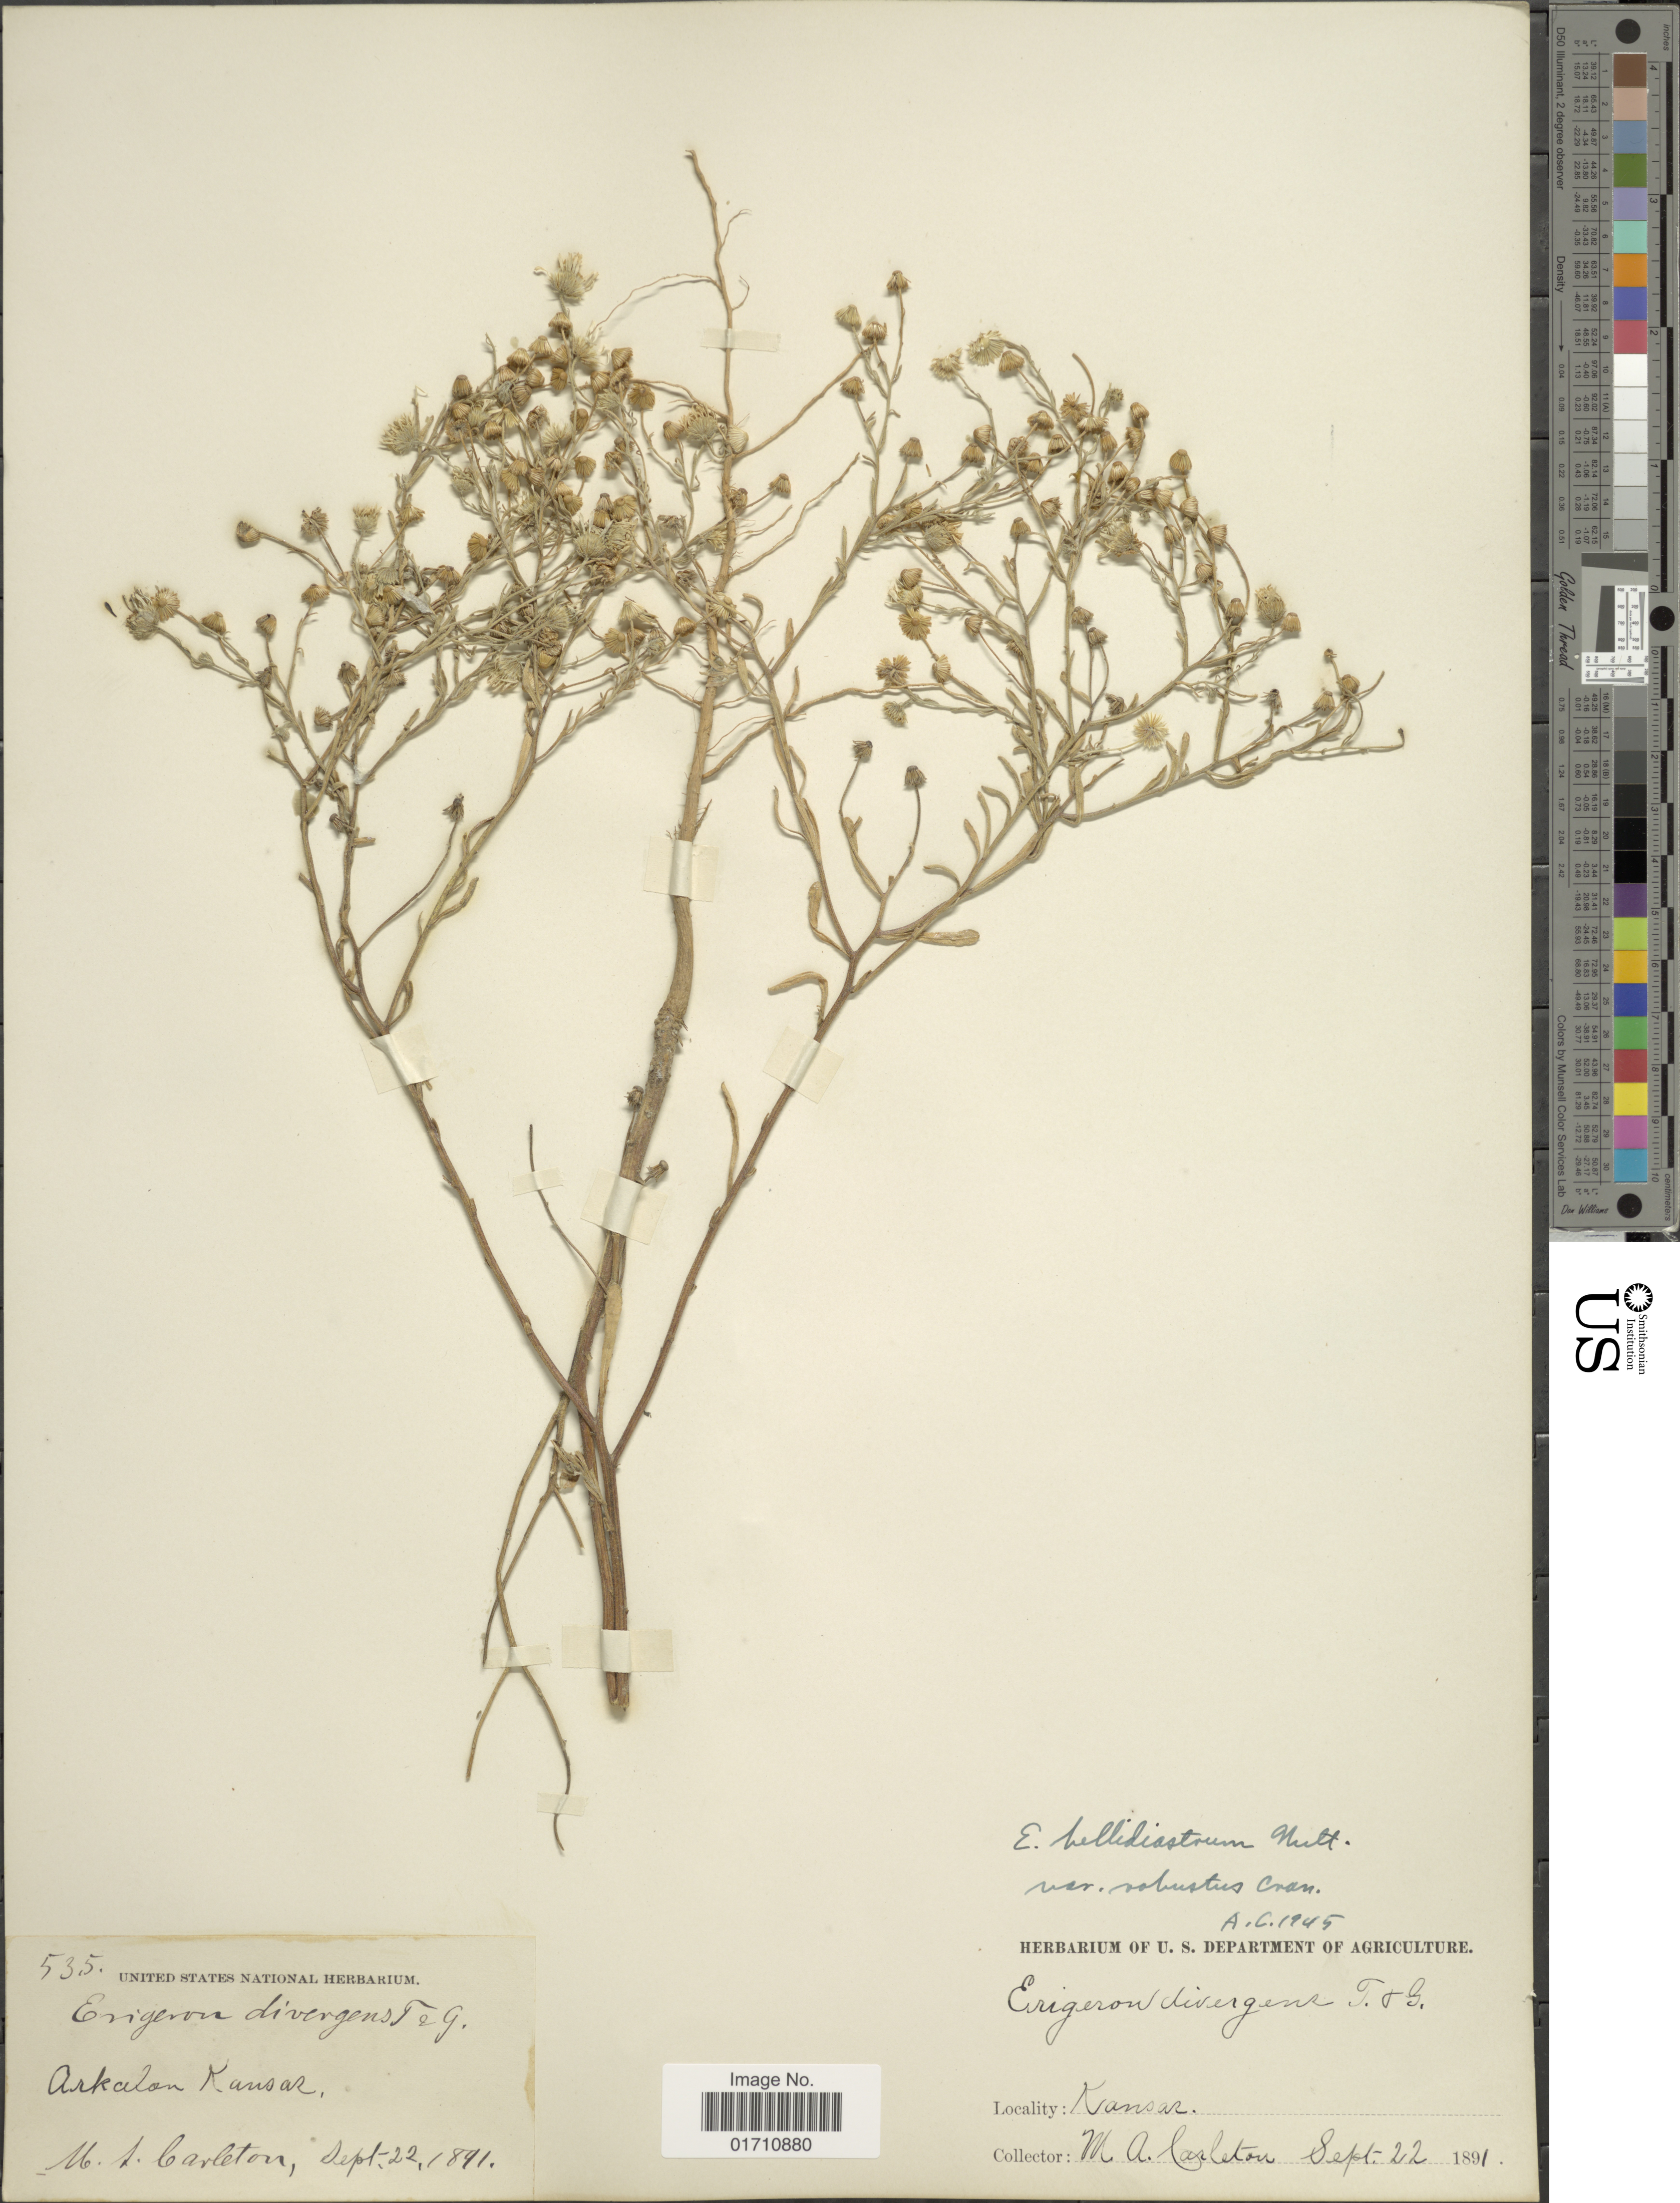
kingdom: Plantae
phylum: Tracheophyta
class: Magnoliopsida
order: Asterales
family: Asteraceae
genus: Erigeron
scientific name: Erigeron bellidiastrum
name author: Nutt.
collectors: M. A. Carleton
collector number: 535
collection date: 1891-09-22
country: United States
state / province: Kansas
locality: Arkalon